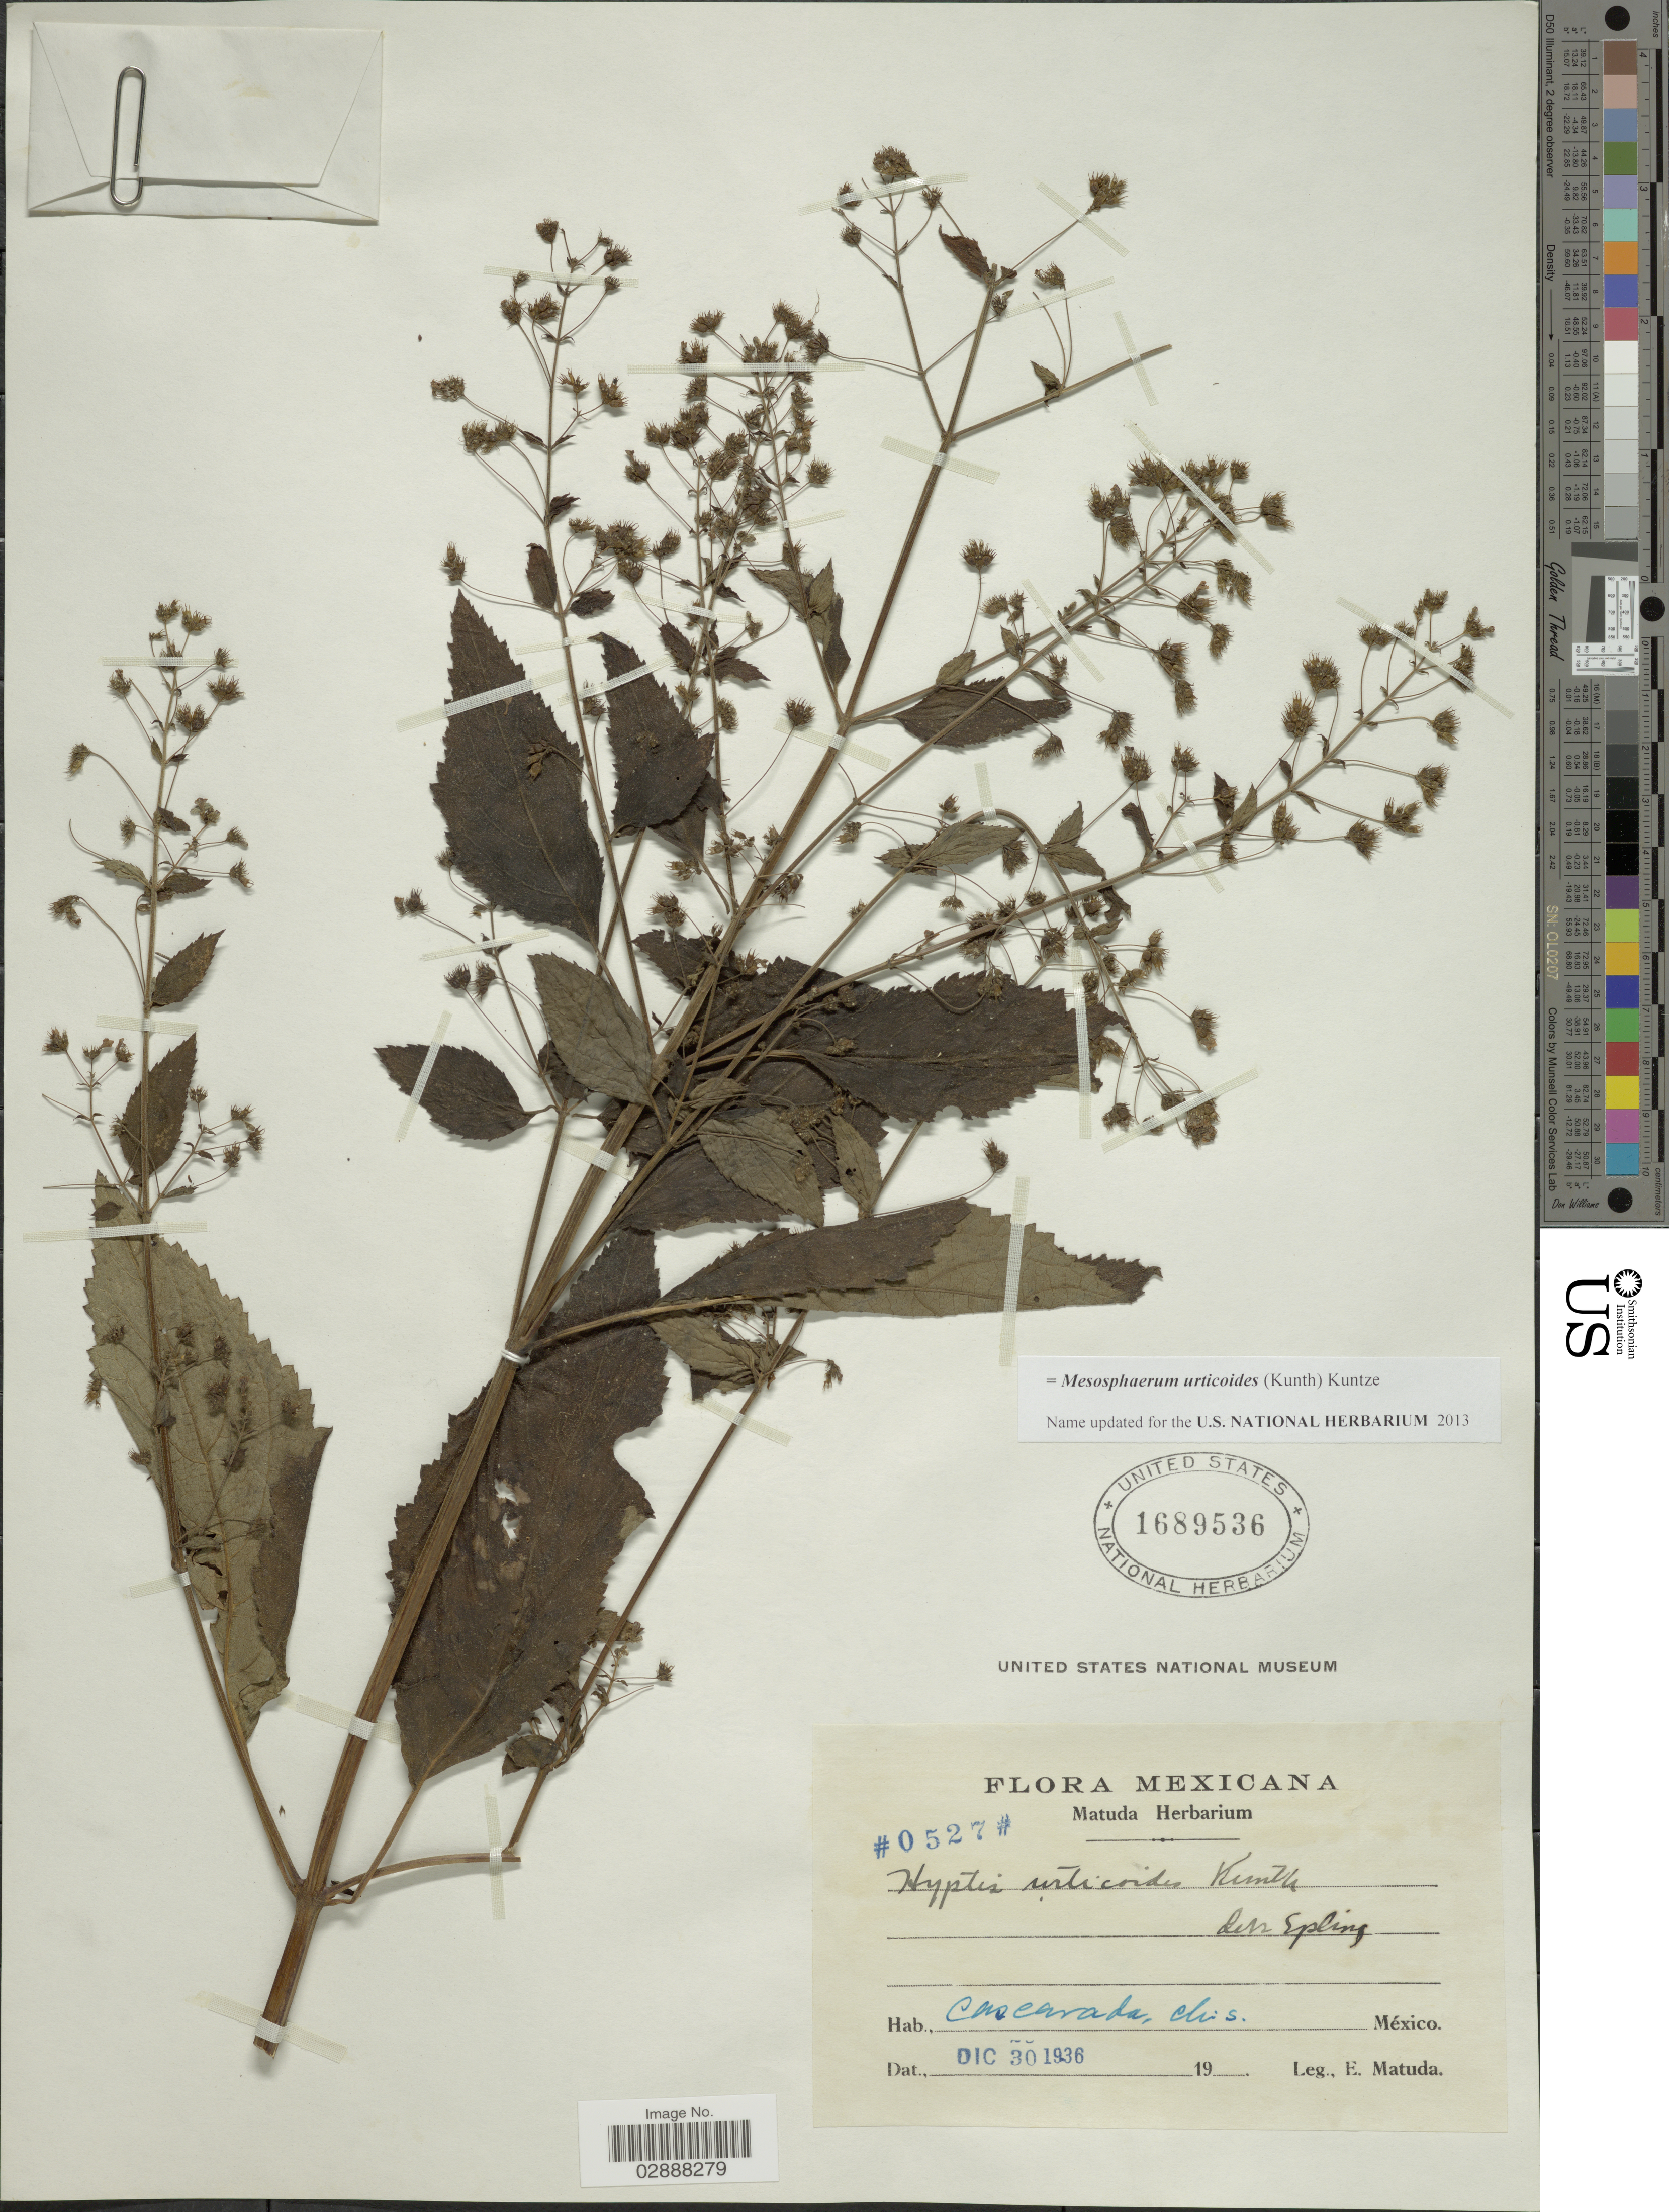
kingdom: Plantae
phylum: Tracheophyta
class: Magnoliopsida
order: Lamiales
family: Lamiaceae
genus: Mesosphaerum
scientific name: Mesosphaerum urticoides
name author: (Kunth) Kuntze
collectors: E. Matuda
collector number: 0527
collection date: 1936-12-30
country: Mexico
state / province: Chiapas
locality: Caseanada Chis.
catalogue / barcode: US 1689536